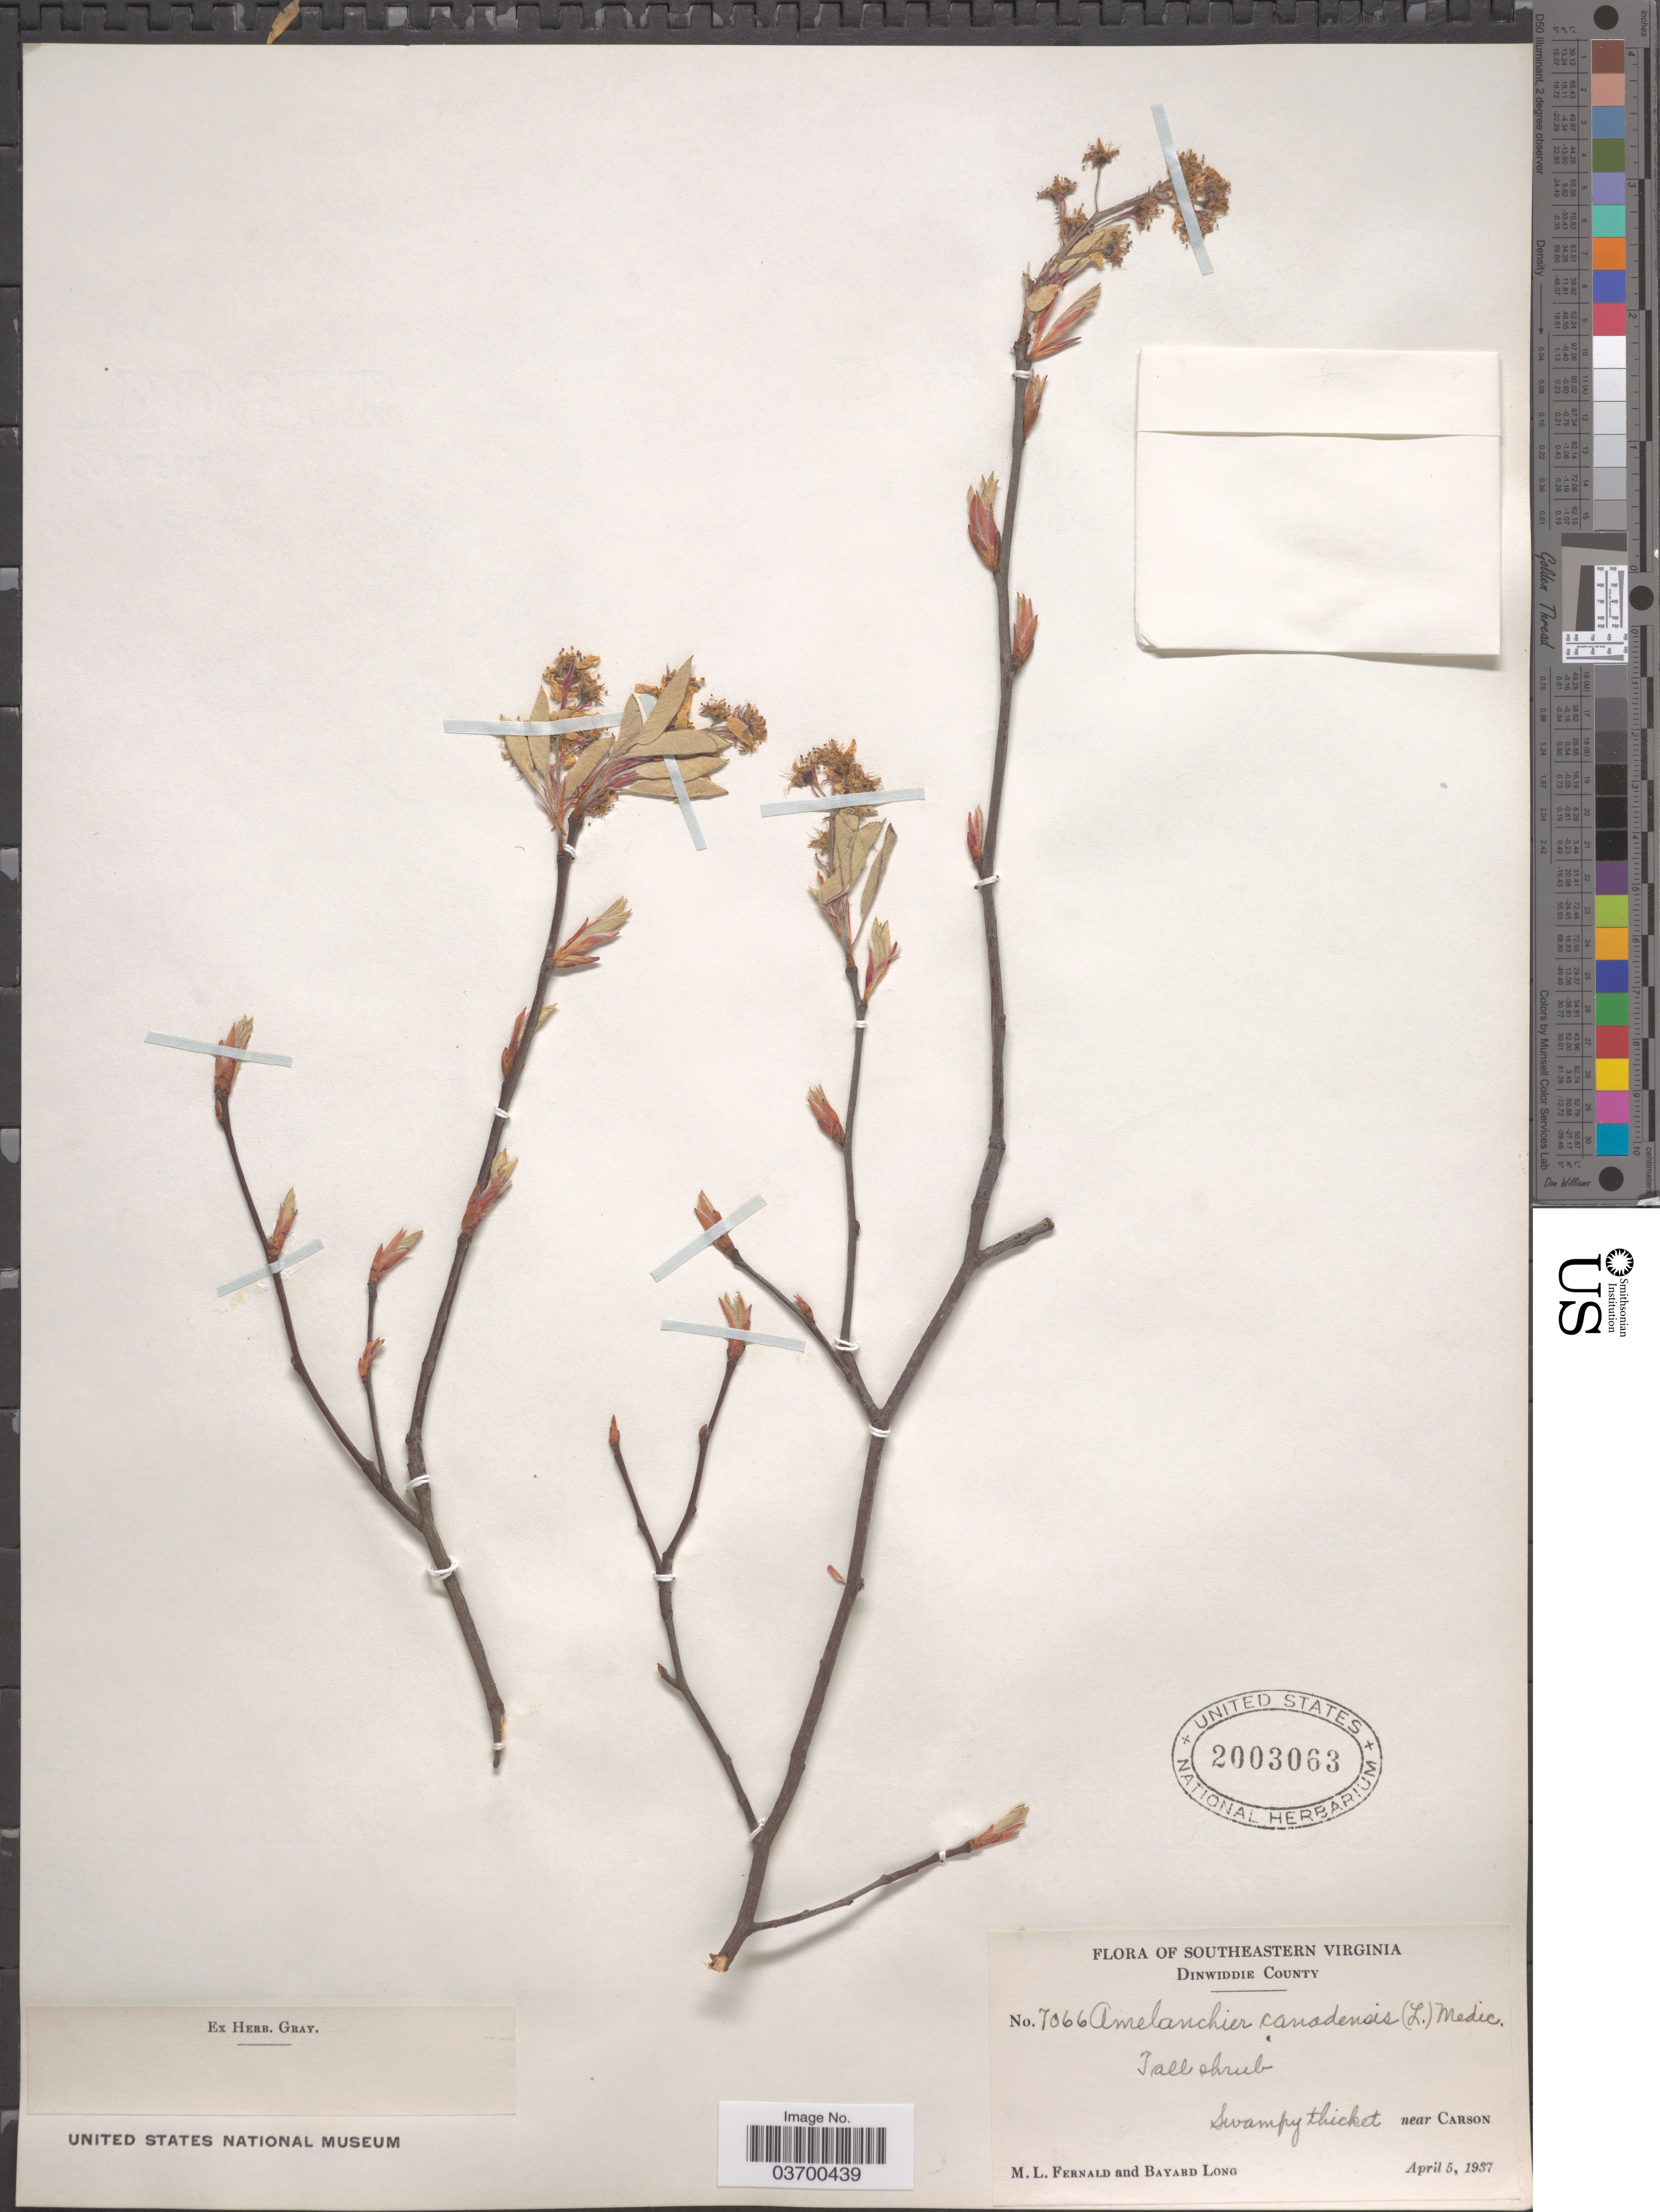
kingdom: Plantae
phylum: Tracheophyta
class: Magnoliopsida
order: Rosales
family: Rosaceae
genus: Amelanchier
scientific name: Amelanchier canadensis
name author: (L.) Medic.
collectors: M. L. Fernald & B. Long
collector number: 7066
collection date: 1937-04-05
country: United States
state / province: Virginia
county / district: Dinwiddie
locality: Southeastern Virginia. Dinwiddie County. Swampy thicket near Carson.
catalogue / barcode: US 2003063